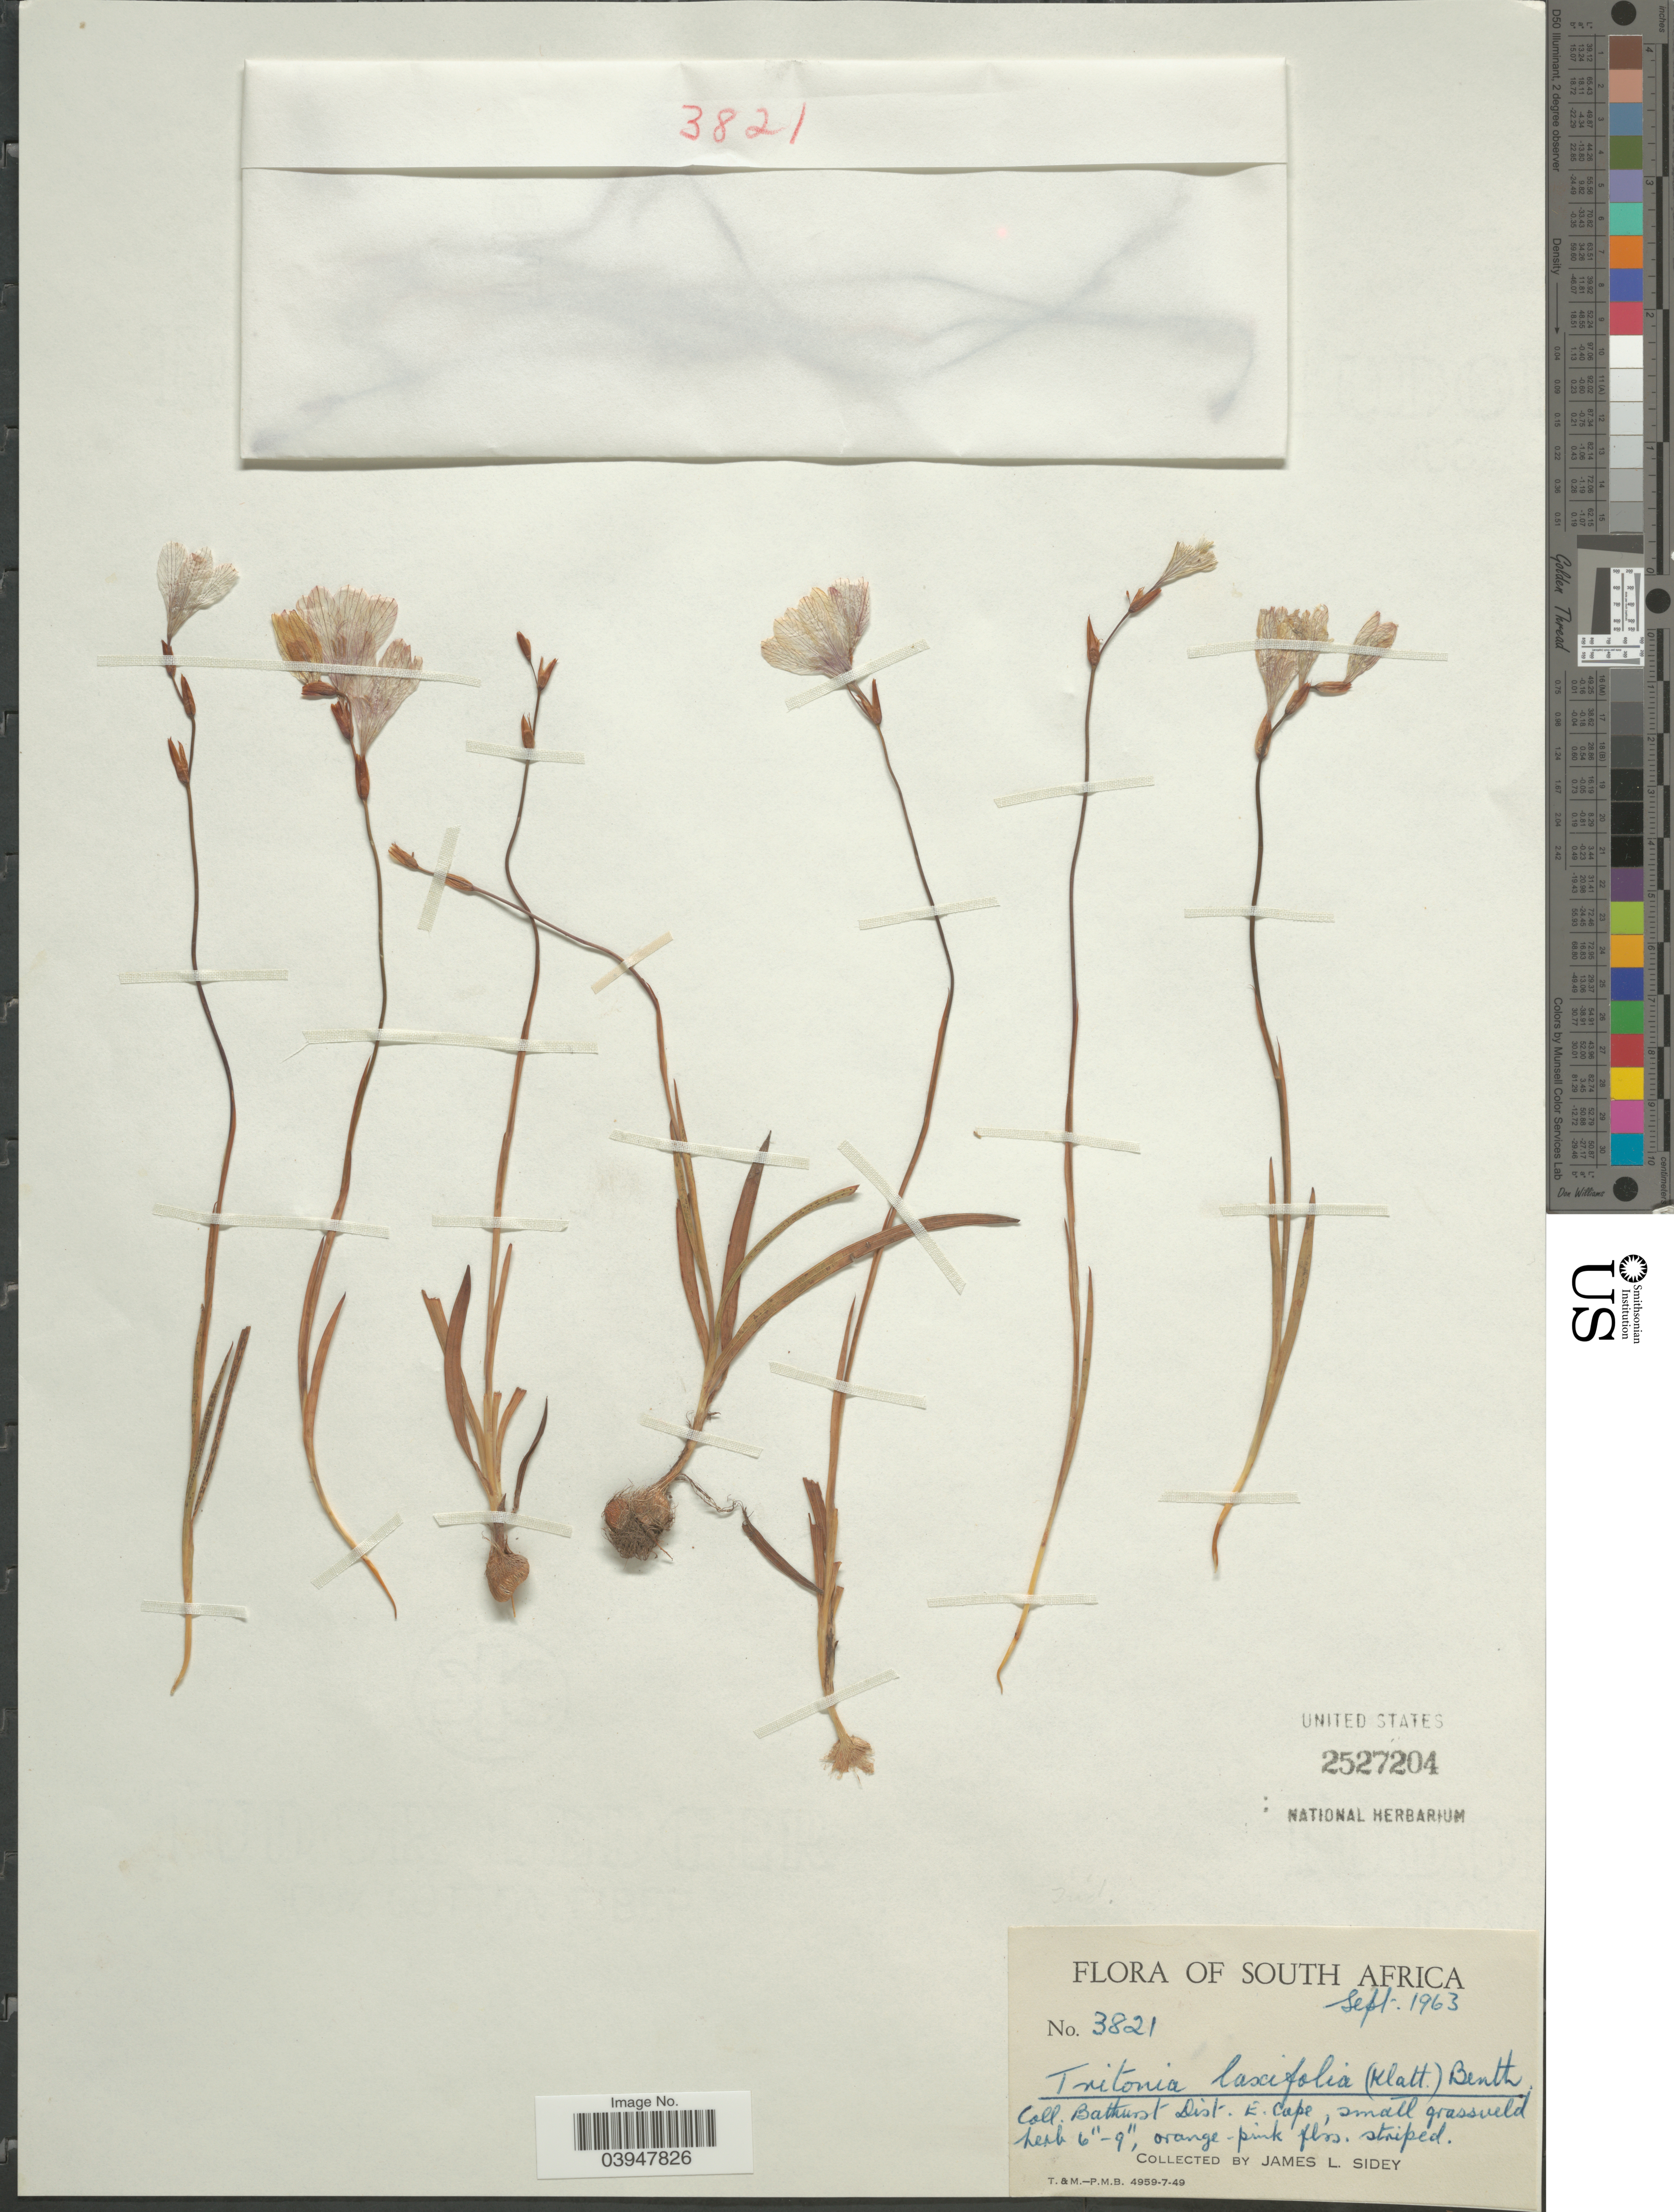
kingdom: Plantae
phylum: Tracheophyta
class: Liliopsida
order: Asparagales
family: Iridaceae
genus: Tritonia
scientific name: Tritonia laxifolia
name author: (Klatt) Baker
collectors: J. L. Sidey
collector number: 3821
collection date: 1963-09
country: South Africa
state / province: Eastern Cape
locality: Bathurst Dist. E. Cape.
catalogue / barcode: US 2527204